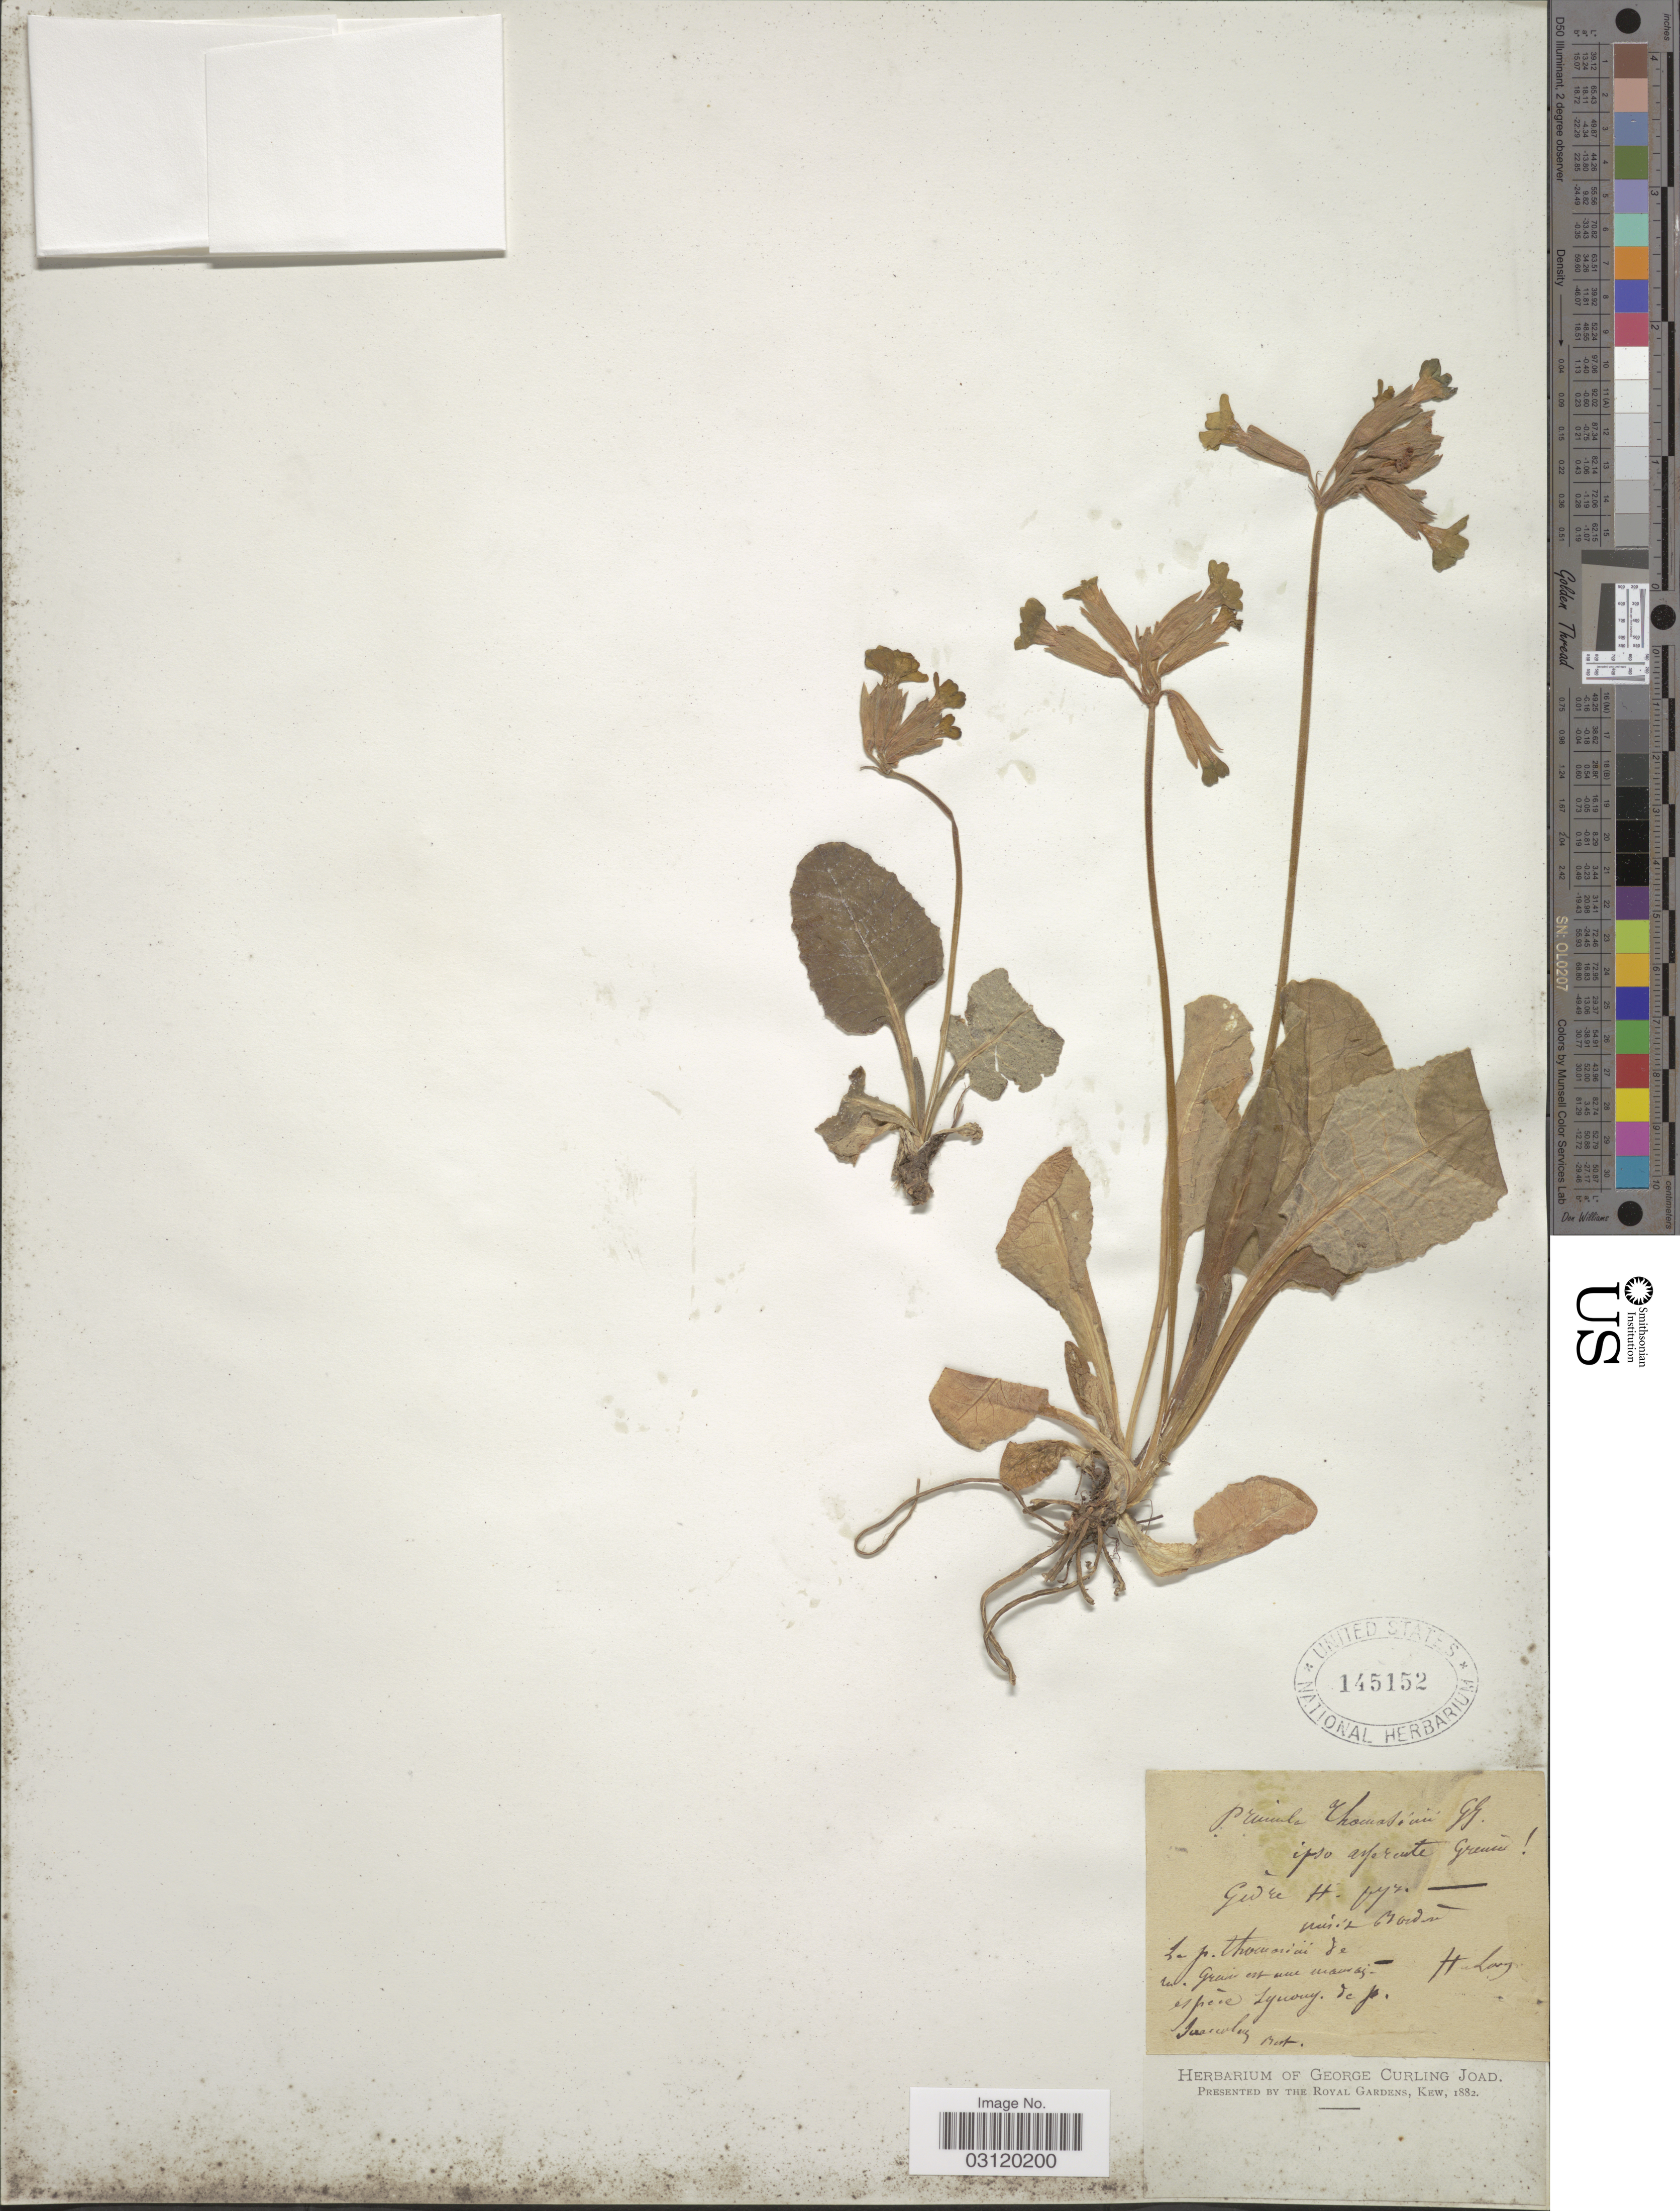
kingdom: Plantae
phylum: Tracheophyta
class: Magnoliopsida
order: Ericales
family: Primulaceae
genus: Primula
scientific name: Primula tommasinii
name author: Nyman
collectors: H. Lory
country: France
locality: Gedre H. pyr.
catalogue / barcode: US 145152